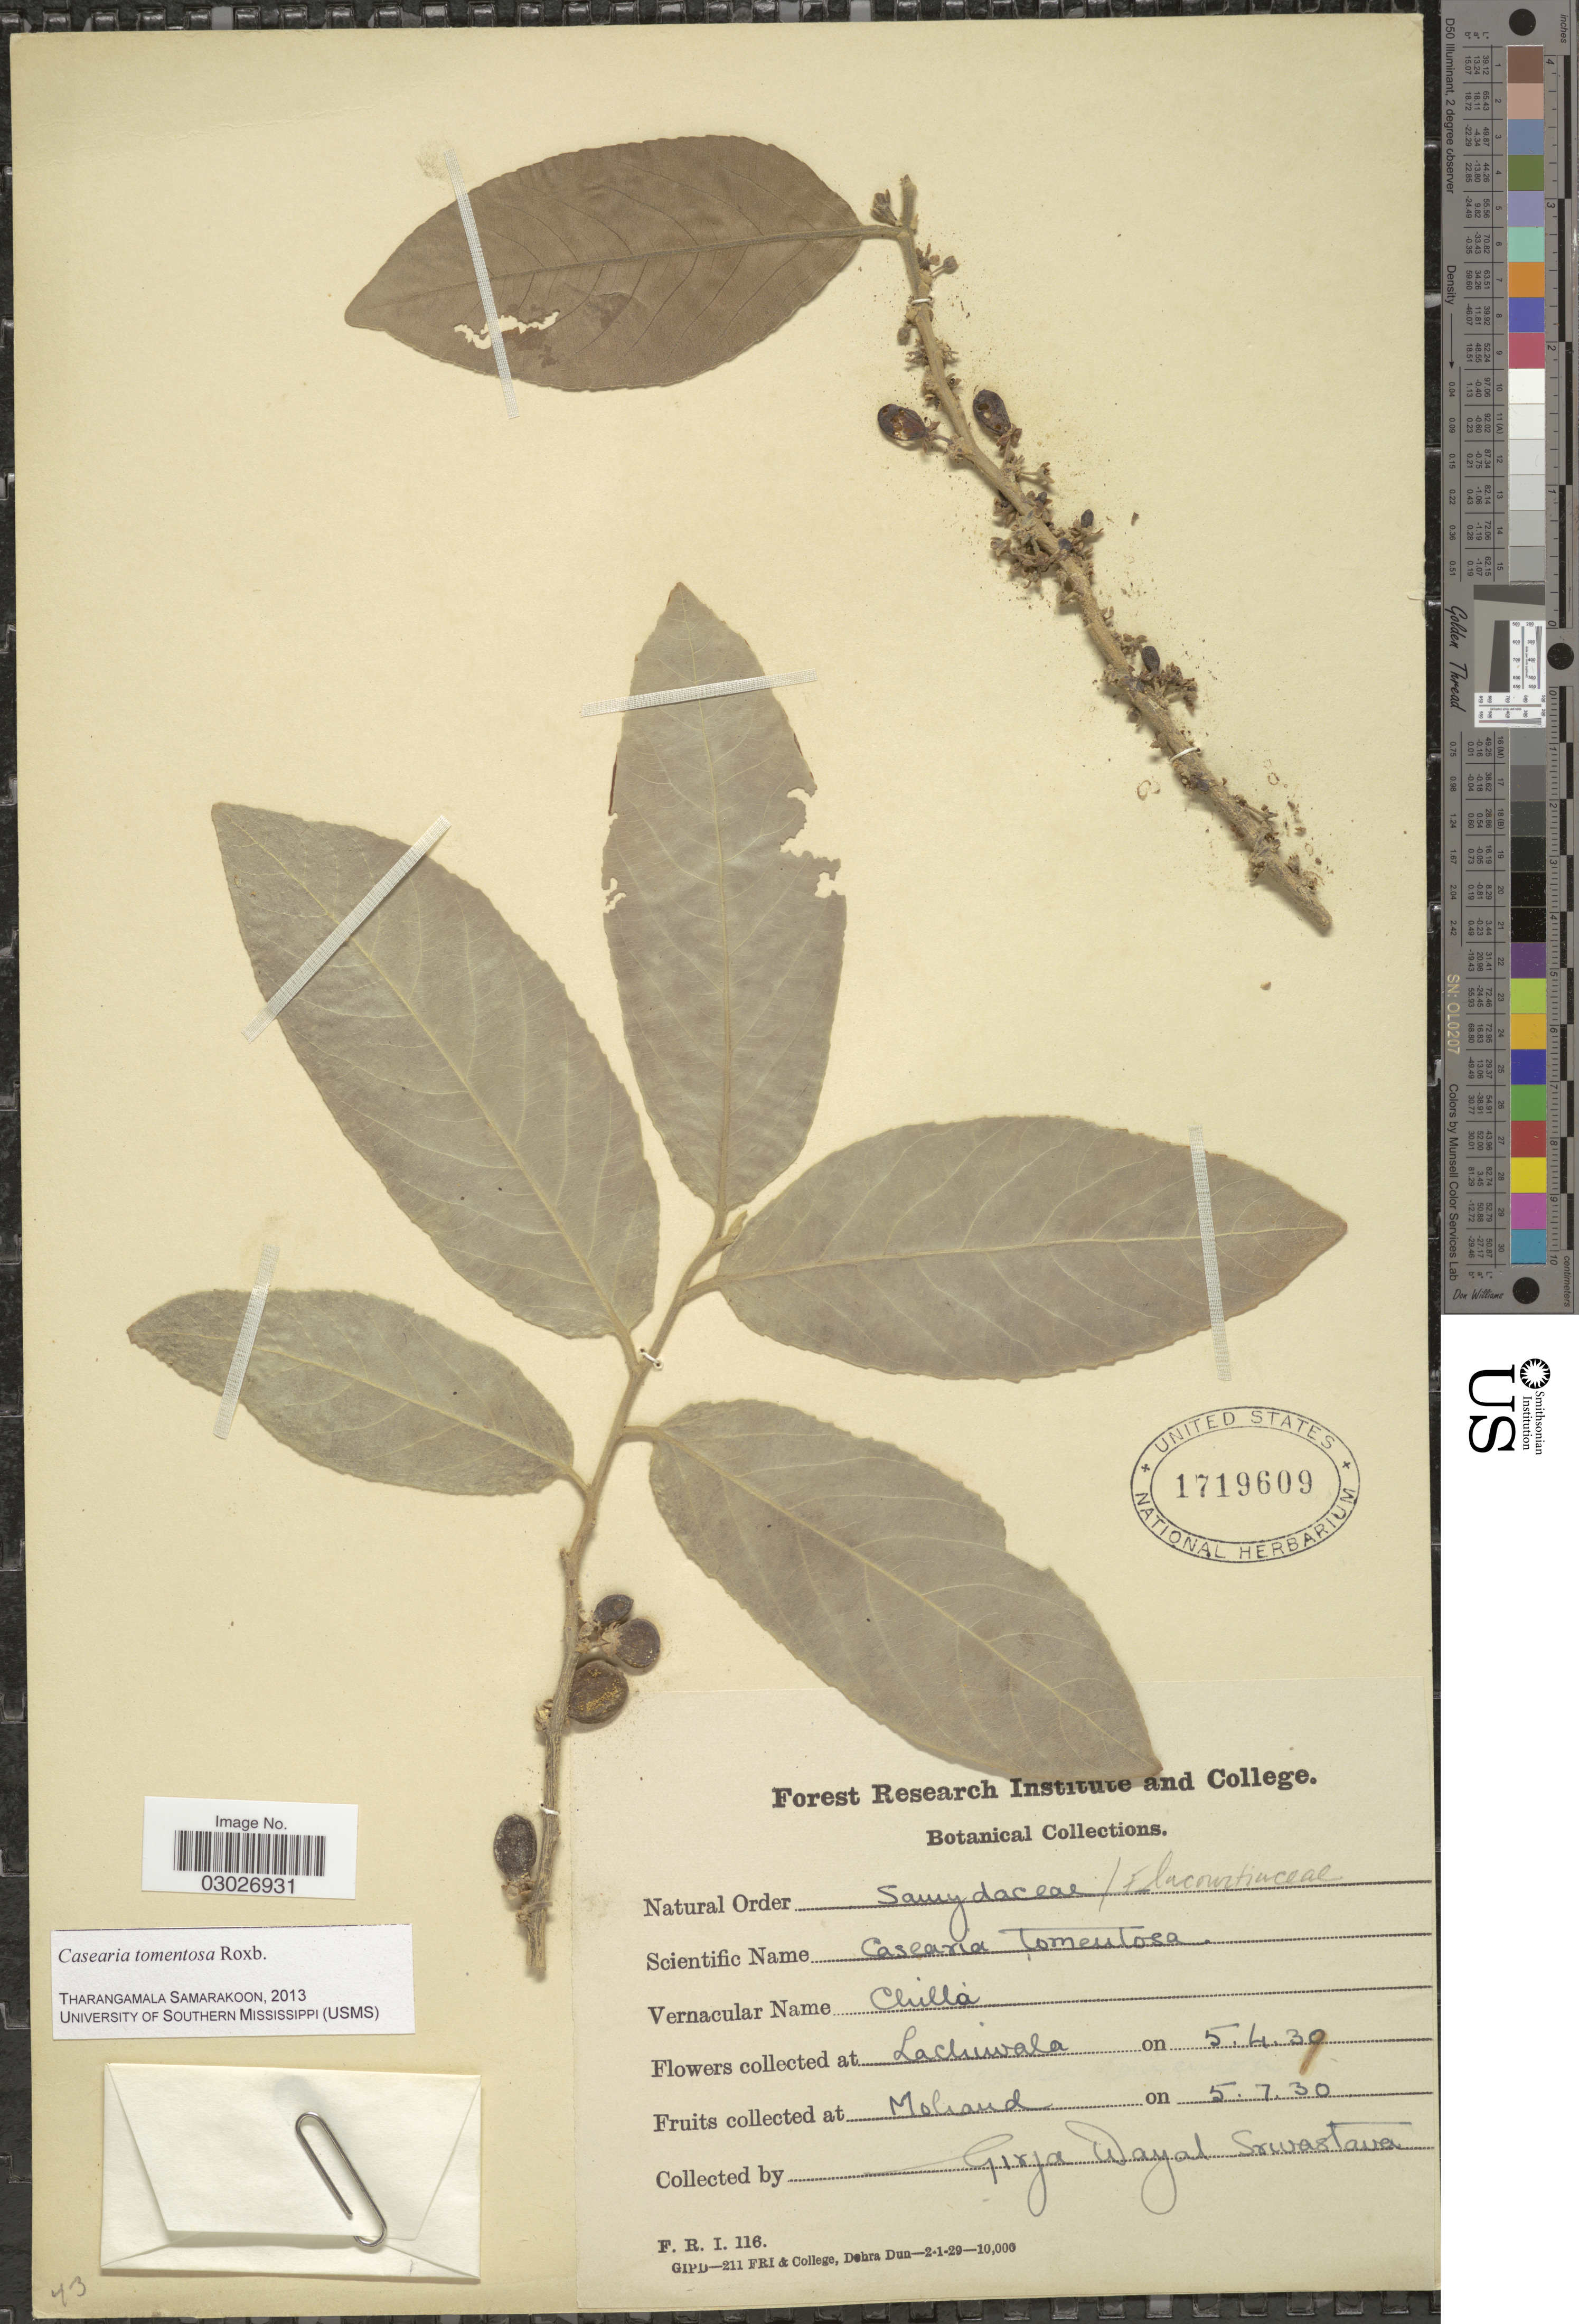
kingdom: Plantae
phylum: Tracheophyta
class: Magnoliopsida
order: Malpighiales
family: Salicaceae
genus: Casearia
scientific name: Casearia tomentosa var. tomentosa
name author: Roxb.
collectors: G. Srivastava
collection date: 1930-05-04/1930-05-07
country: India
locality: Lachiwala. Moliand.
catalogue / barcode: US 1719609